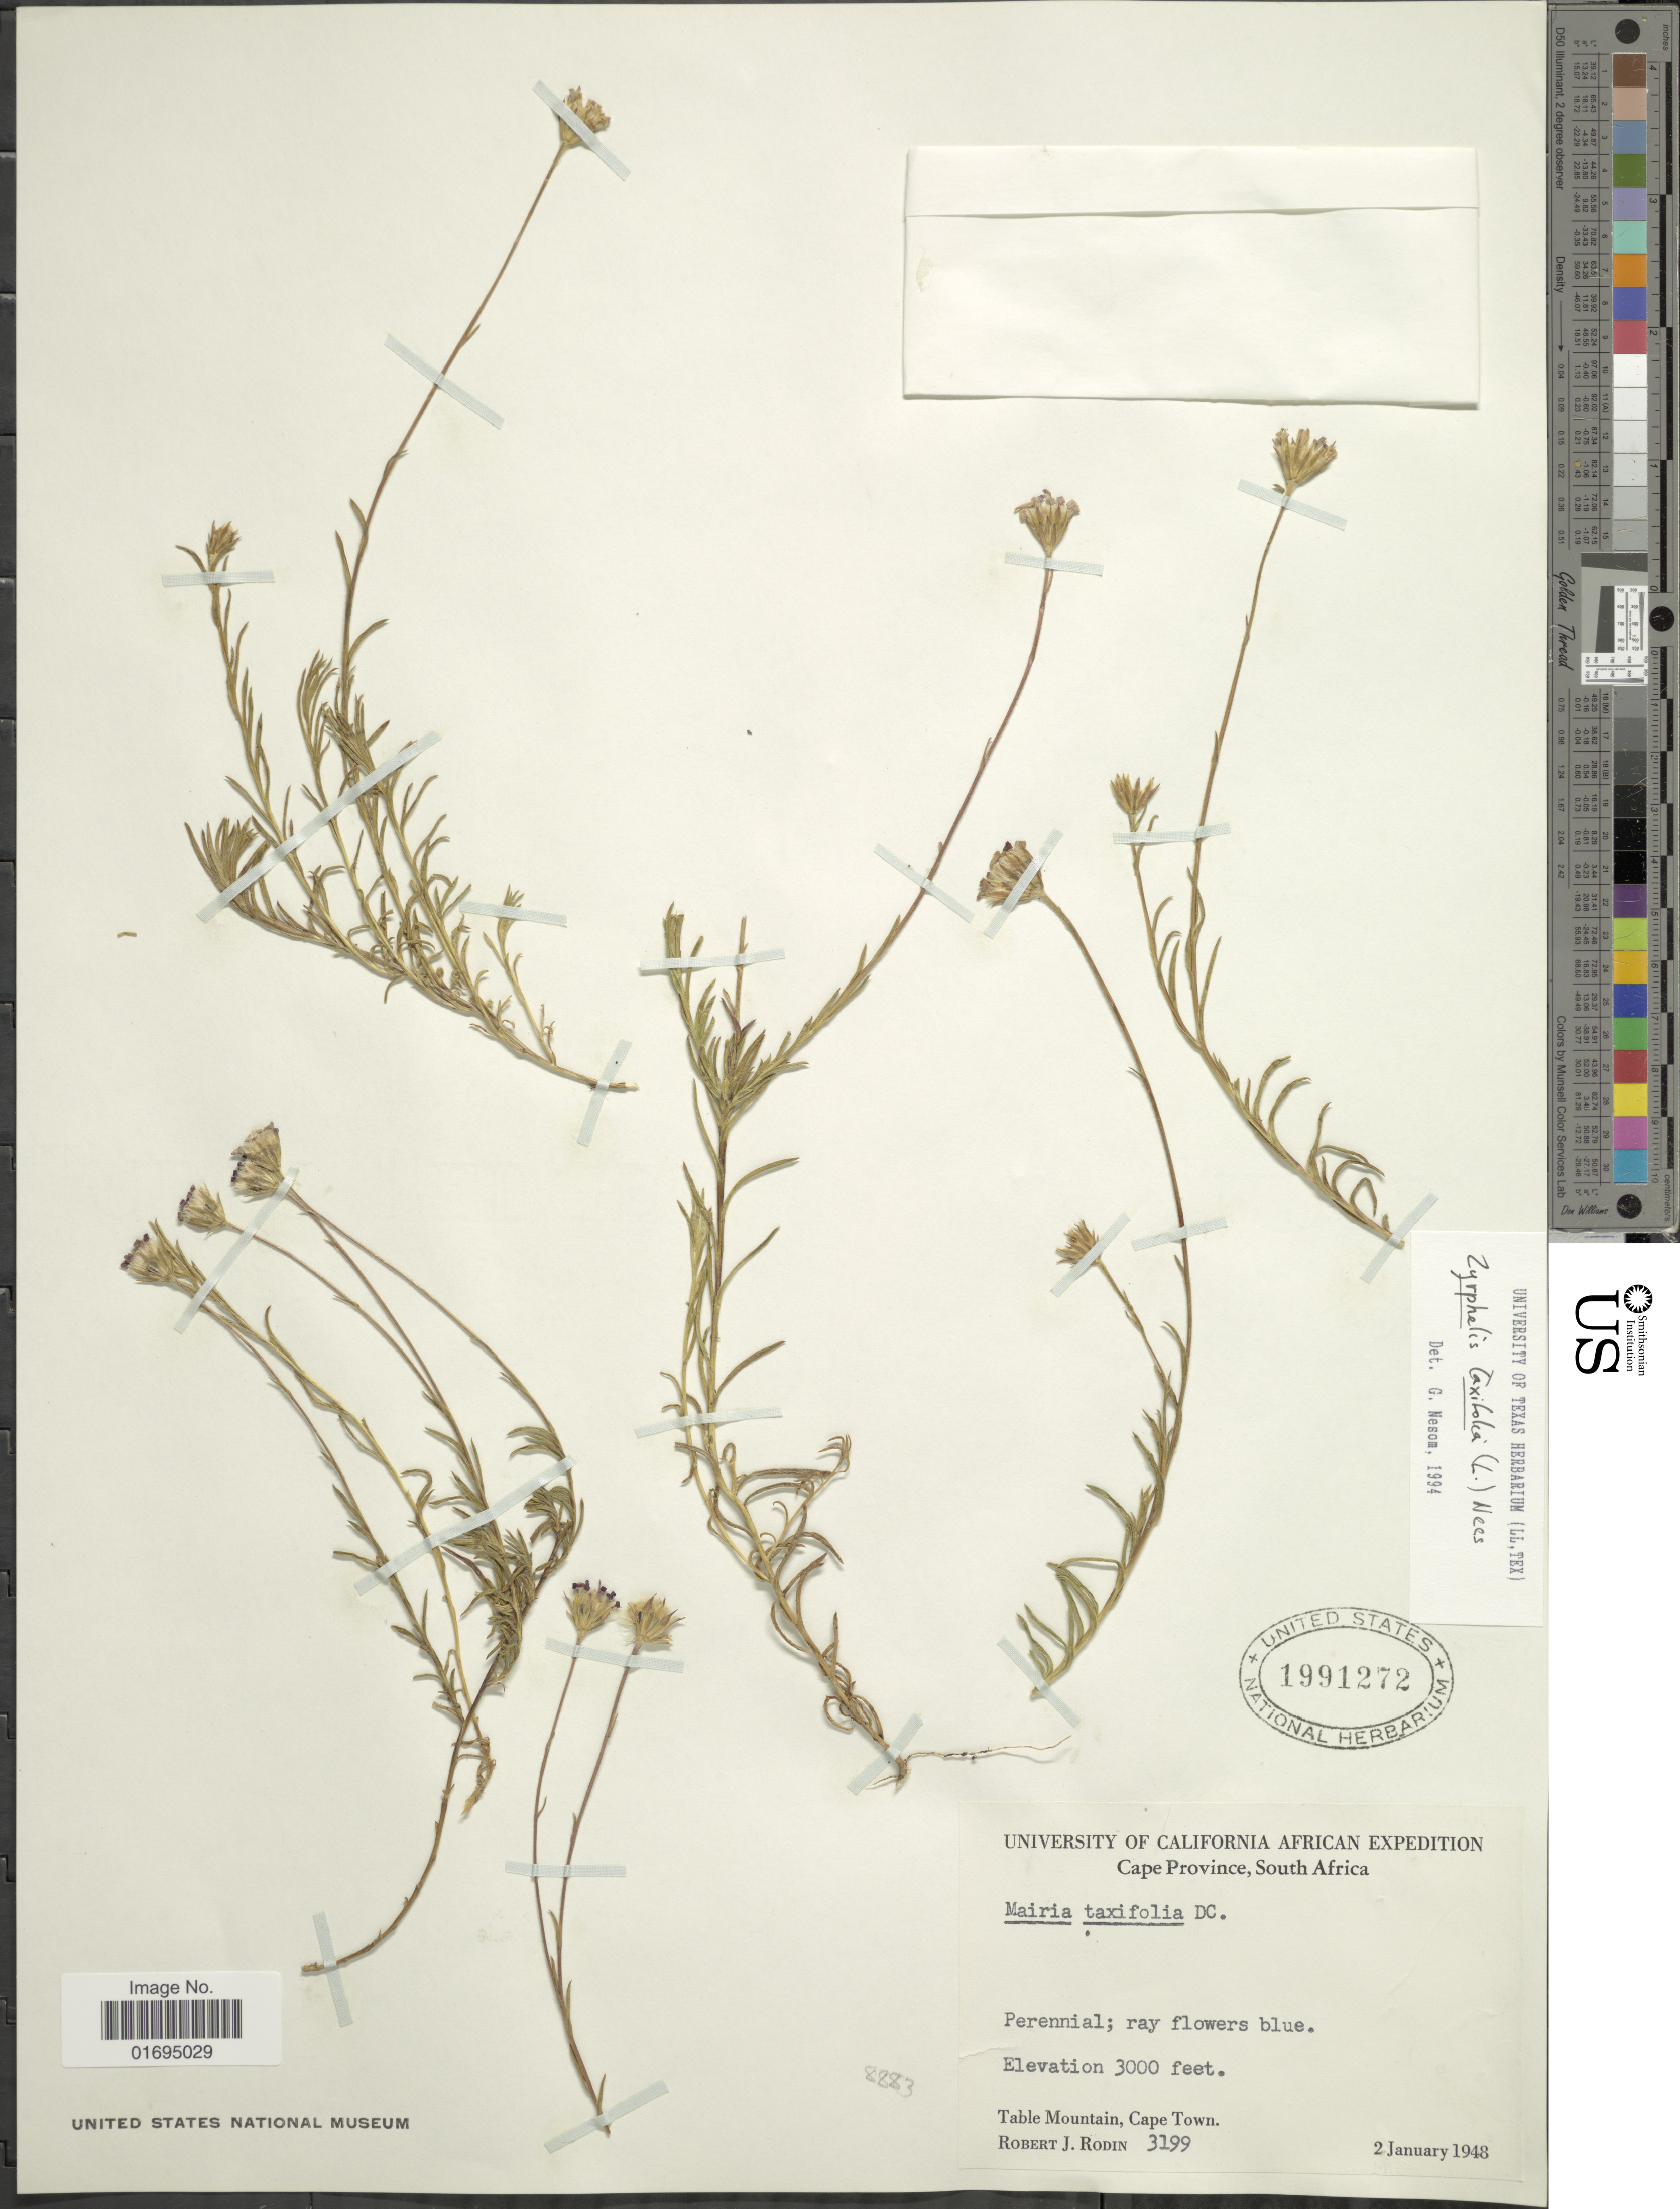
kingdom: Plantae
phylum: Tracheophyta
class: Magnoliopsida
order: Asterales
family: Asteraceae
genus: Zyrphelis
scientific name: Zyrphelis taxifolia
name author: (L.) Nees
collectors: R. J. Rodin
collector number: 3199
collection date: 1948-01-02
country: South Africa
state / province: Western Cape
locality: Table Mountain, Cape Town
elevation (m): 914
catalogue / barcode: US 1991272